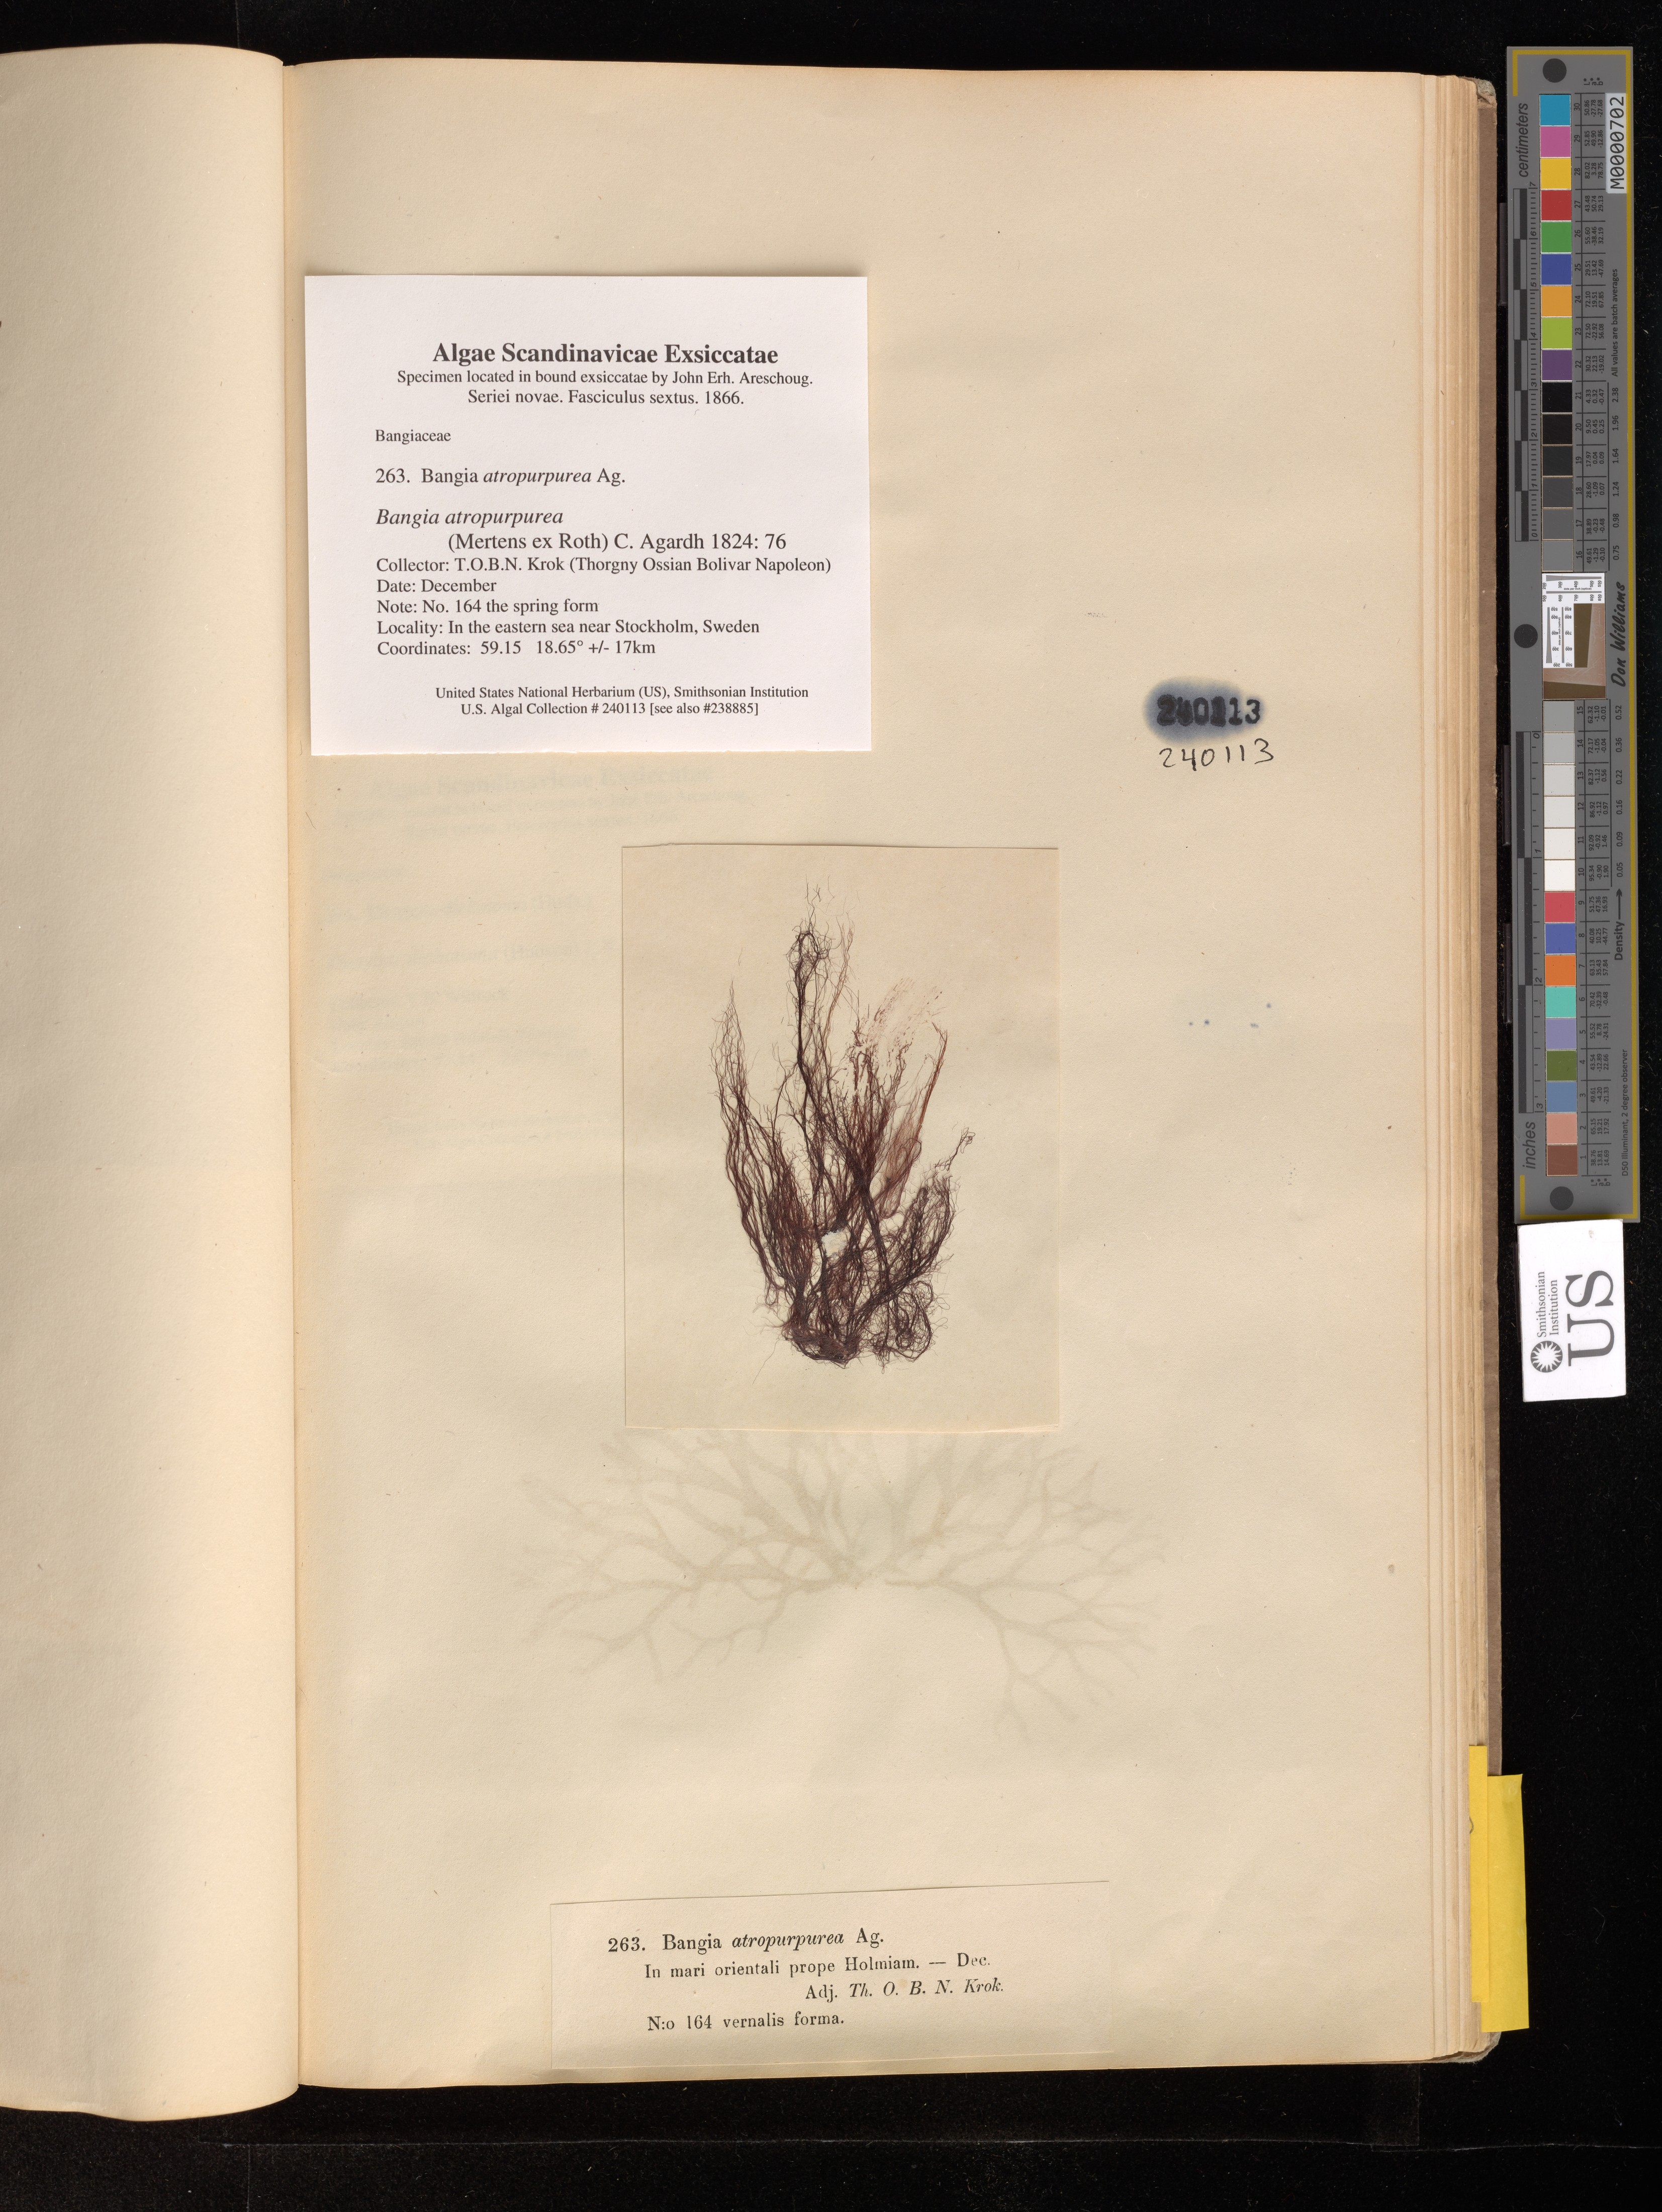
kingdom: Plantae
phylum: Rhodophyta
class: Bangiophyceae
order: Bangiales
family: Bangiaceae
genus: Bangia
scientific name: Bangia atropurpurea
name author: (Mertens ex Roth) C. Agardh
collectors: T. Krok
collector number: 263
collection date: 1866-12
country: Sweden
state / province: Stockholm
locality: In the eastern sea near Stockholm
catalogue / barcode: US 240113